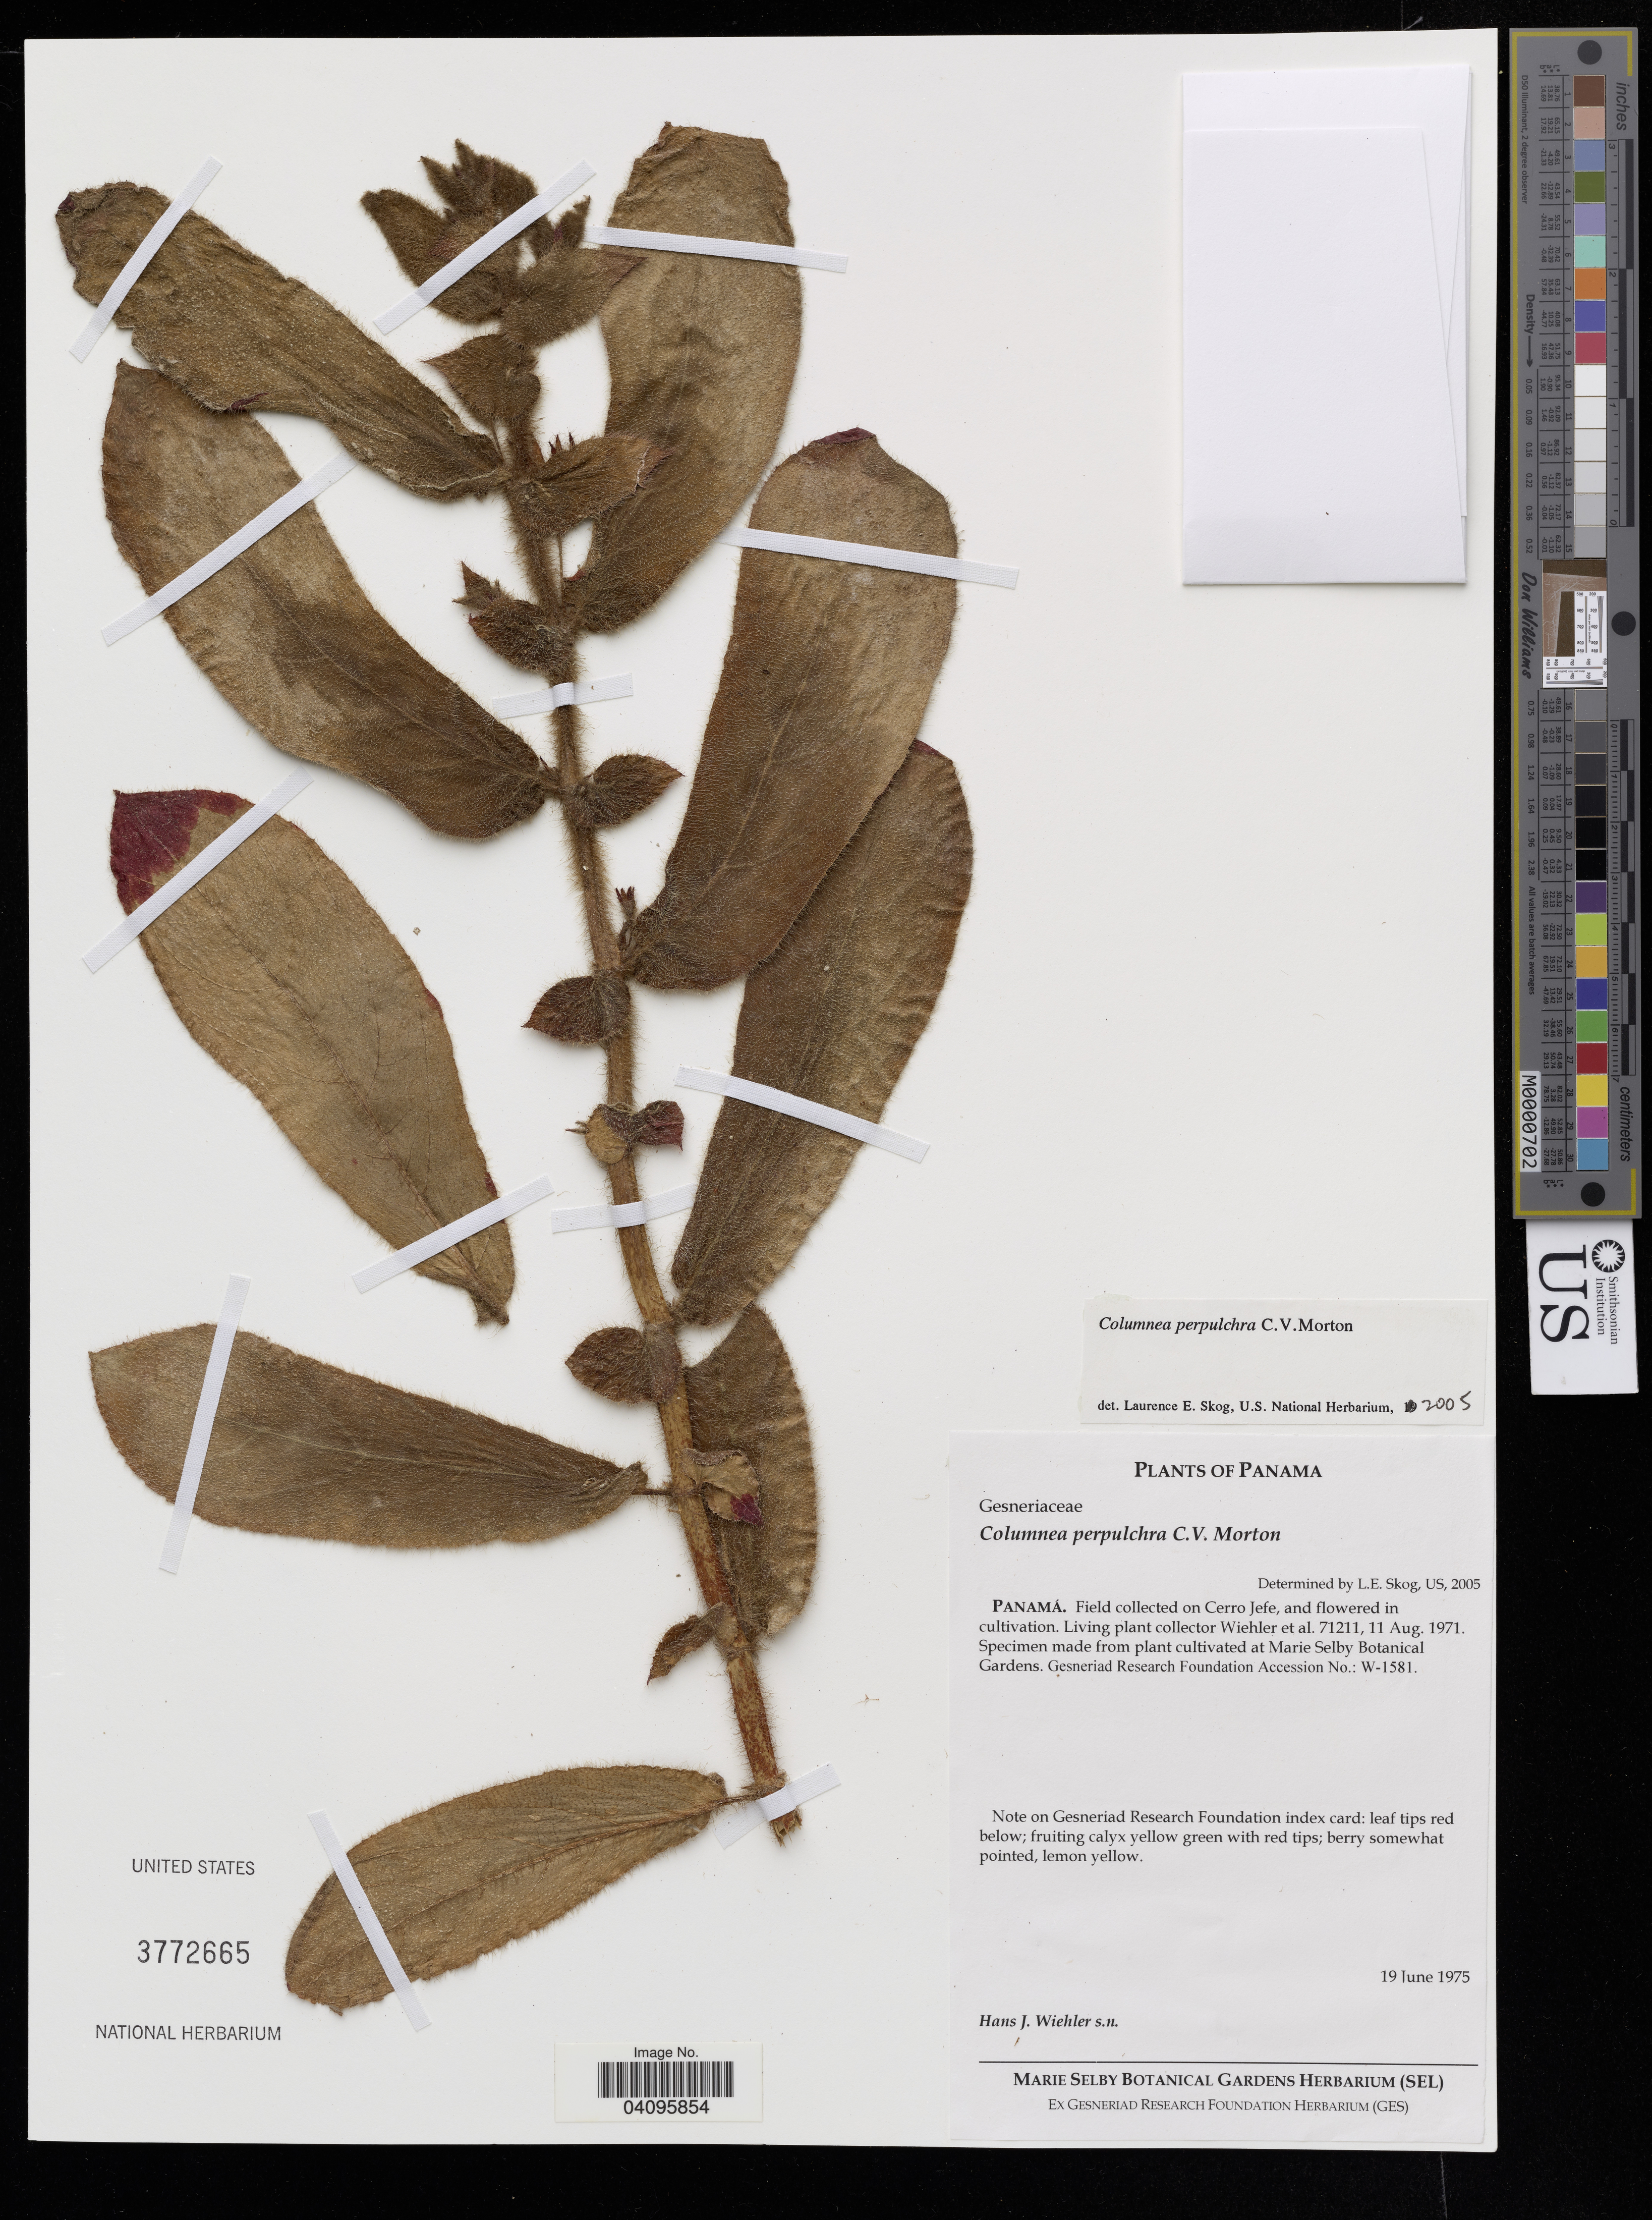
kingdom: Plantae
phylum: Tracheophyta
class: Magnoliopsida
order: Lamiales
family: Gesneriaceae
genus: Columnea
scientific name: Columnea perpulchra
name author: C.V. Morton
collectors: Wiehler & et al.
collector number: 71211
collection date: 1971-08-11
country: United States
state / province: Florida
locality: Marie Selby Botanical Gardens.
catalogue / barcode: US 3772665